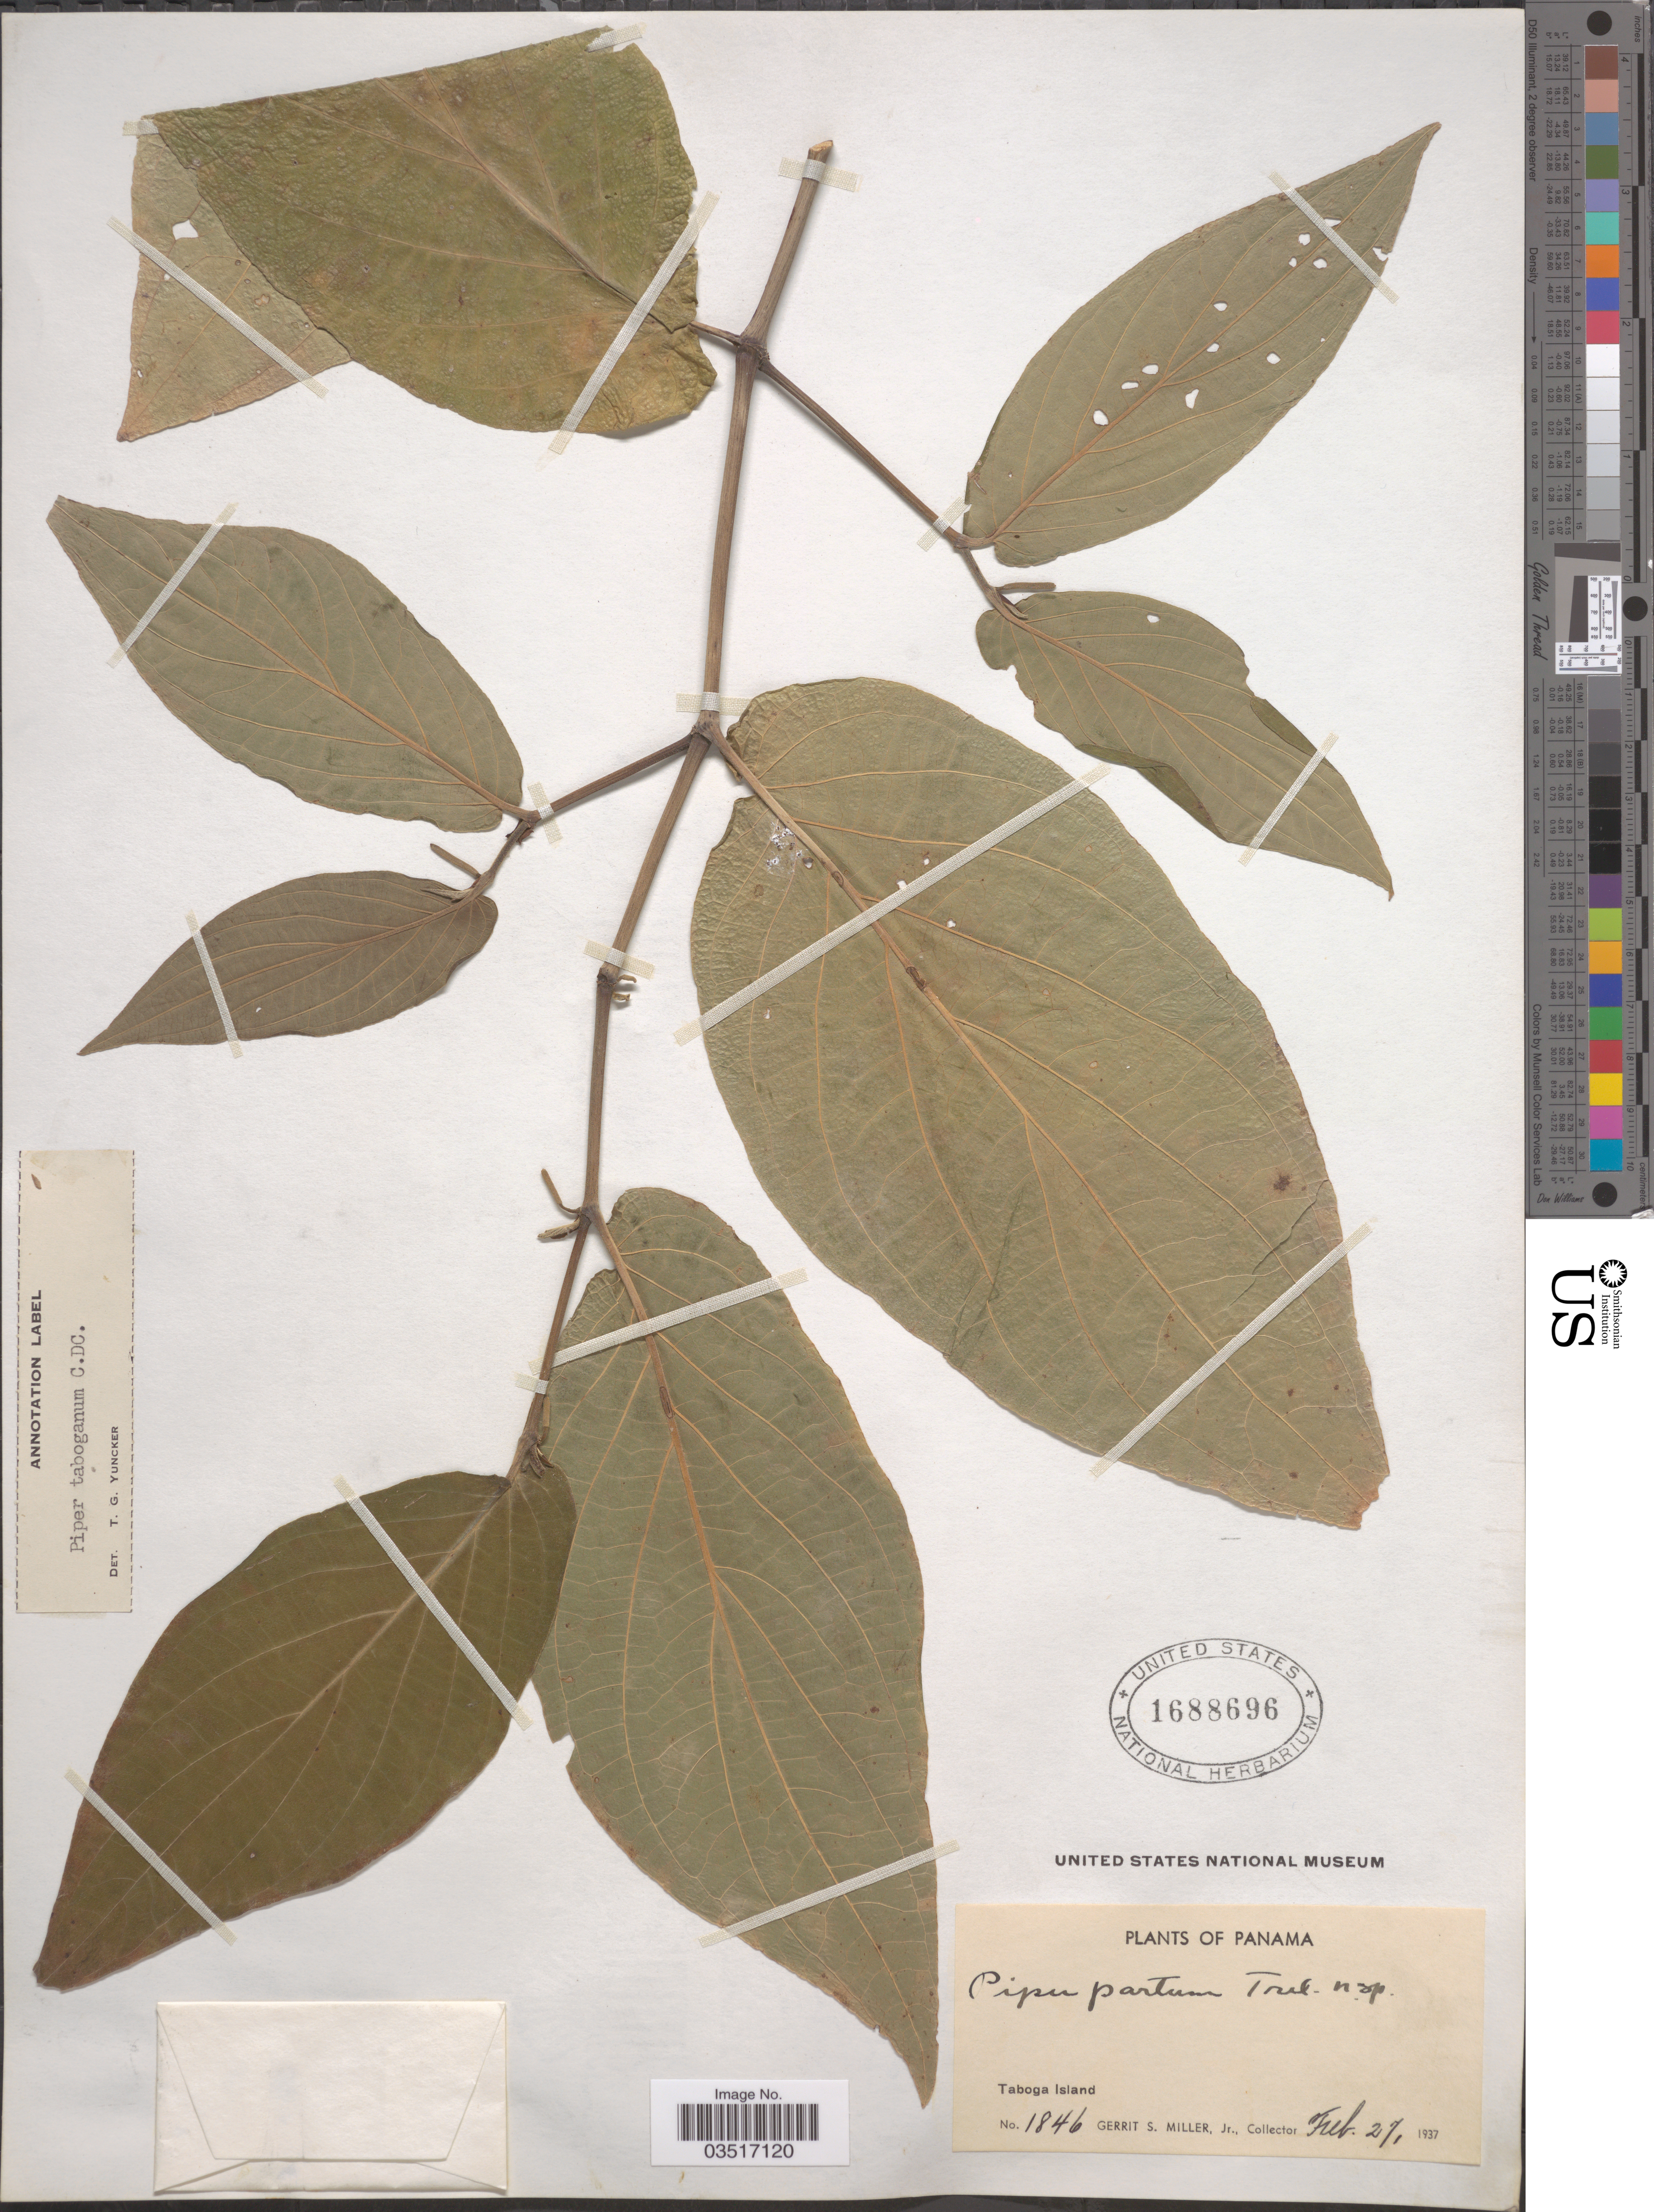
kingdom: Plantae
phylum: Tracheophyta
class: Magnoliopsida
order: Piperales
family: Piperaceae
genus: Piper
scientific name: Piper taboganum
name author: C. DC.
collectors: G. S. Miller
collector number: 1846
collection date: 1937-02-27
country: Panama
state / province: Panamá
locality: Taboga Island.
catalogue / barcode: US 1688696